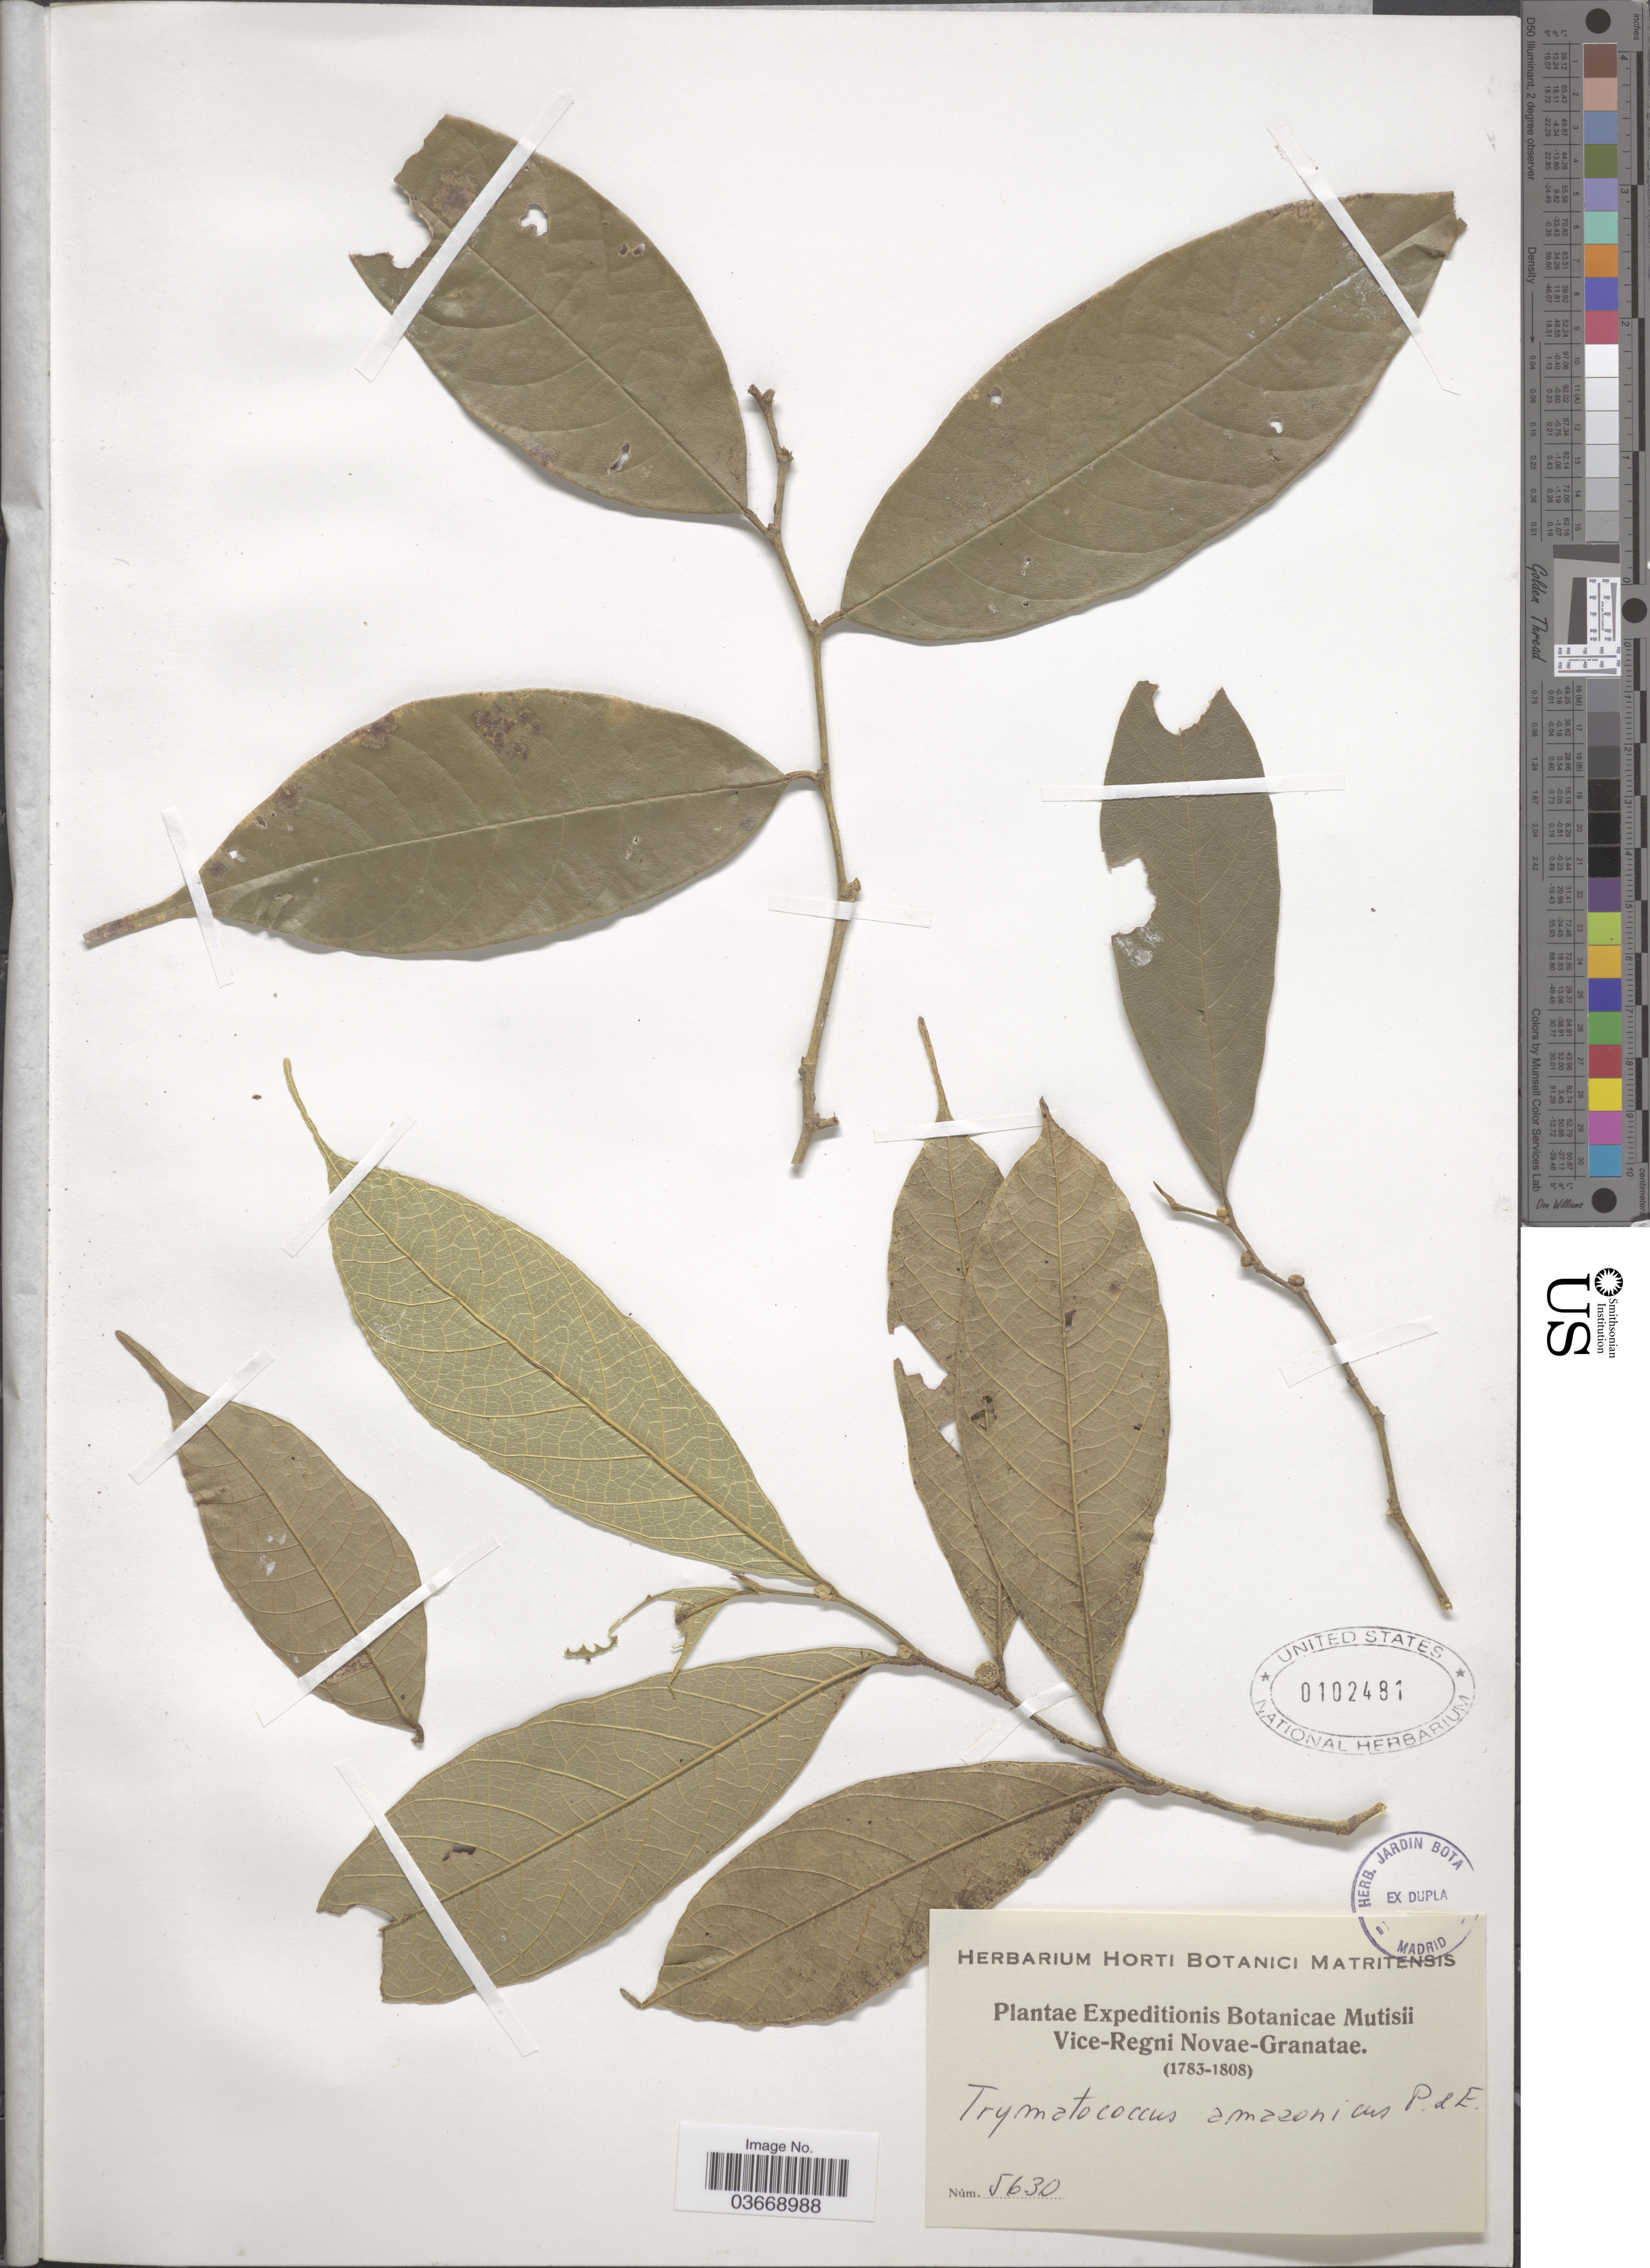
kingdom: Plantae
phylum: Tracheophyta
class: Magnoliopsida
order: Rosales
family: Moraceae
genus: Brosimum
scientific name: Brosimum amazonicum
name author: (Poepp. & Endl.) E. M. Gardner & Zerega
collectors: ex herb. Horti Botanici Matritensis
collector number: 5630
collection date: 1783/1808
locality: Botanicae Mutisii Vice-Regni Novae-Granatae.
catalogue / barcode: US 102481